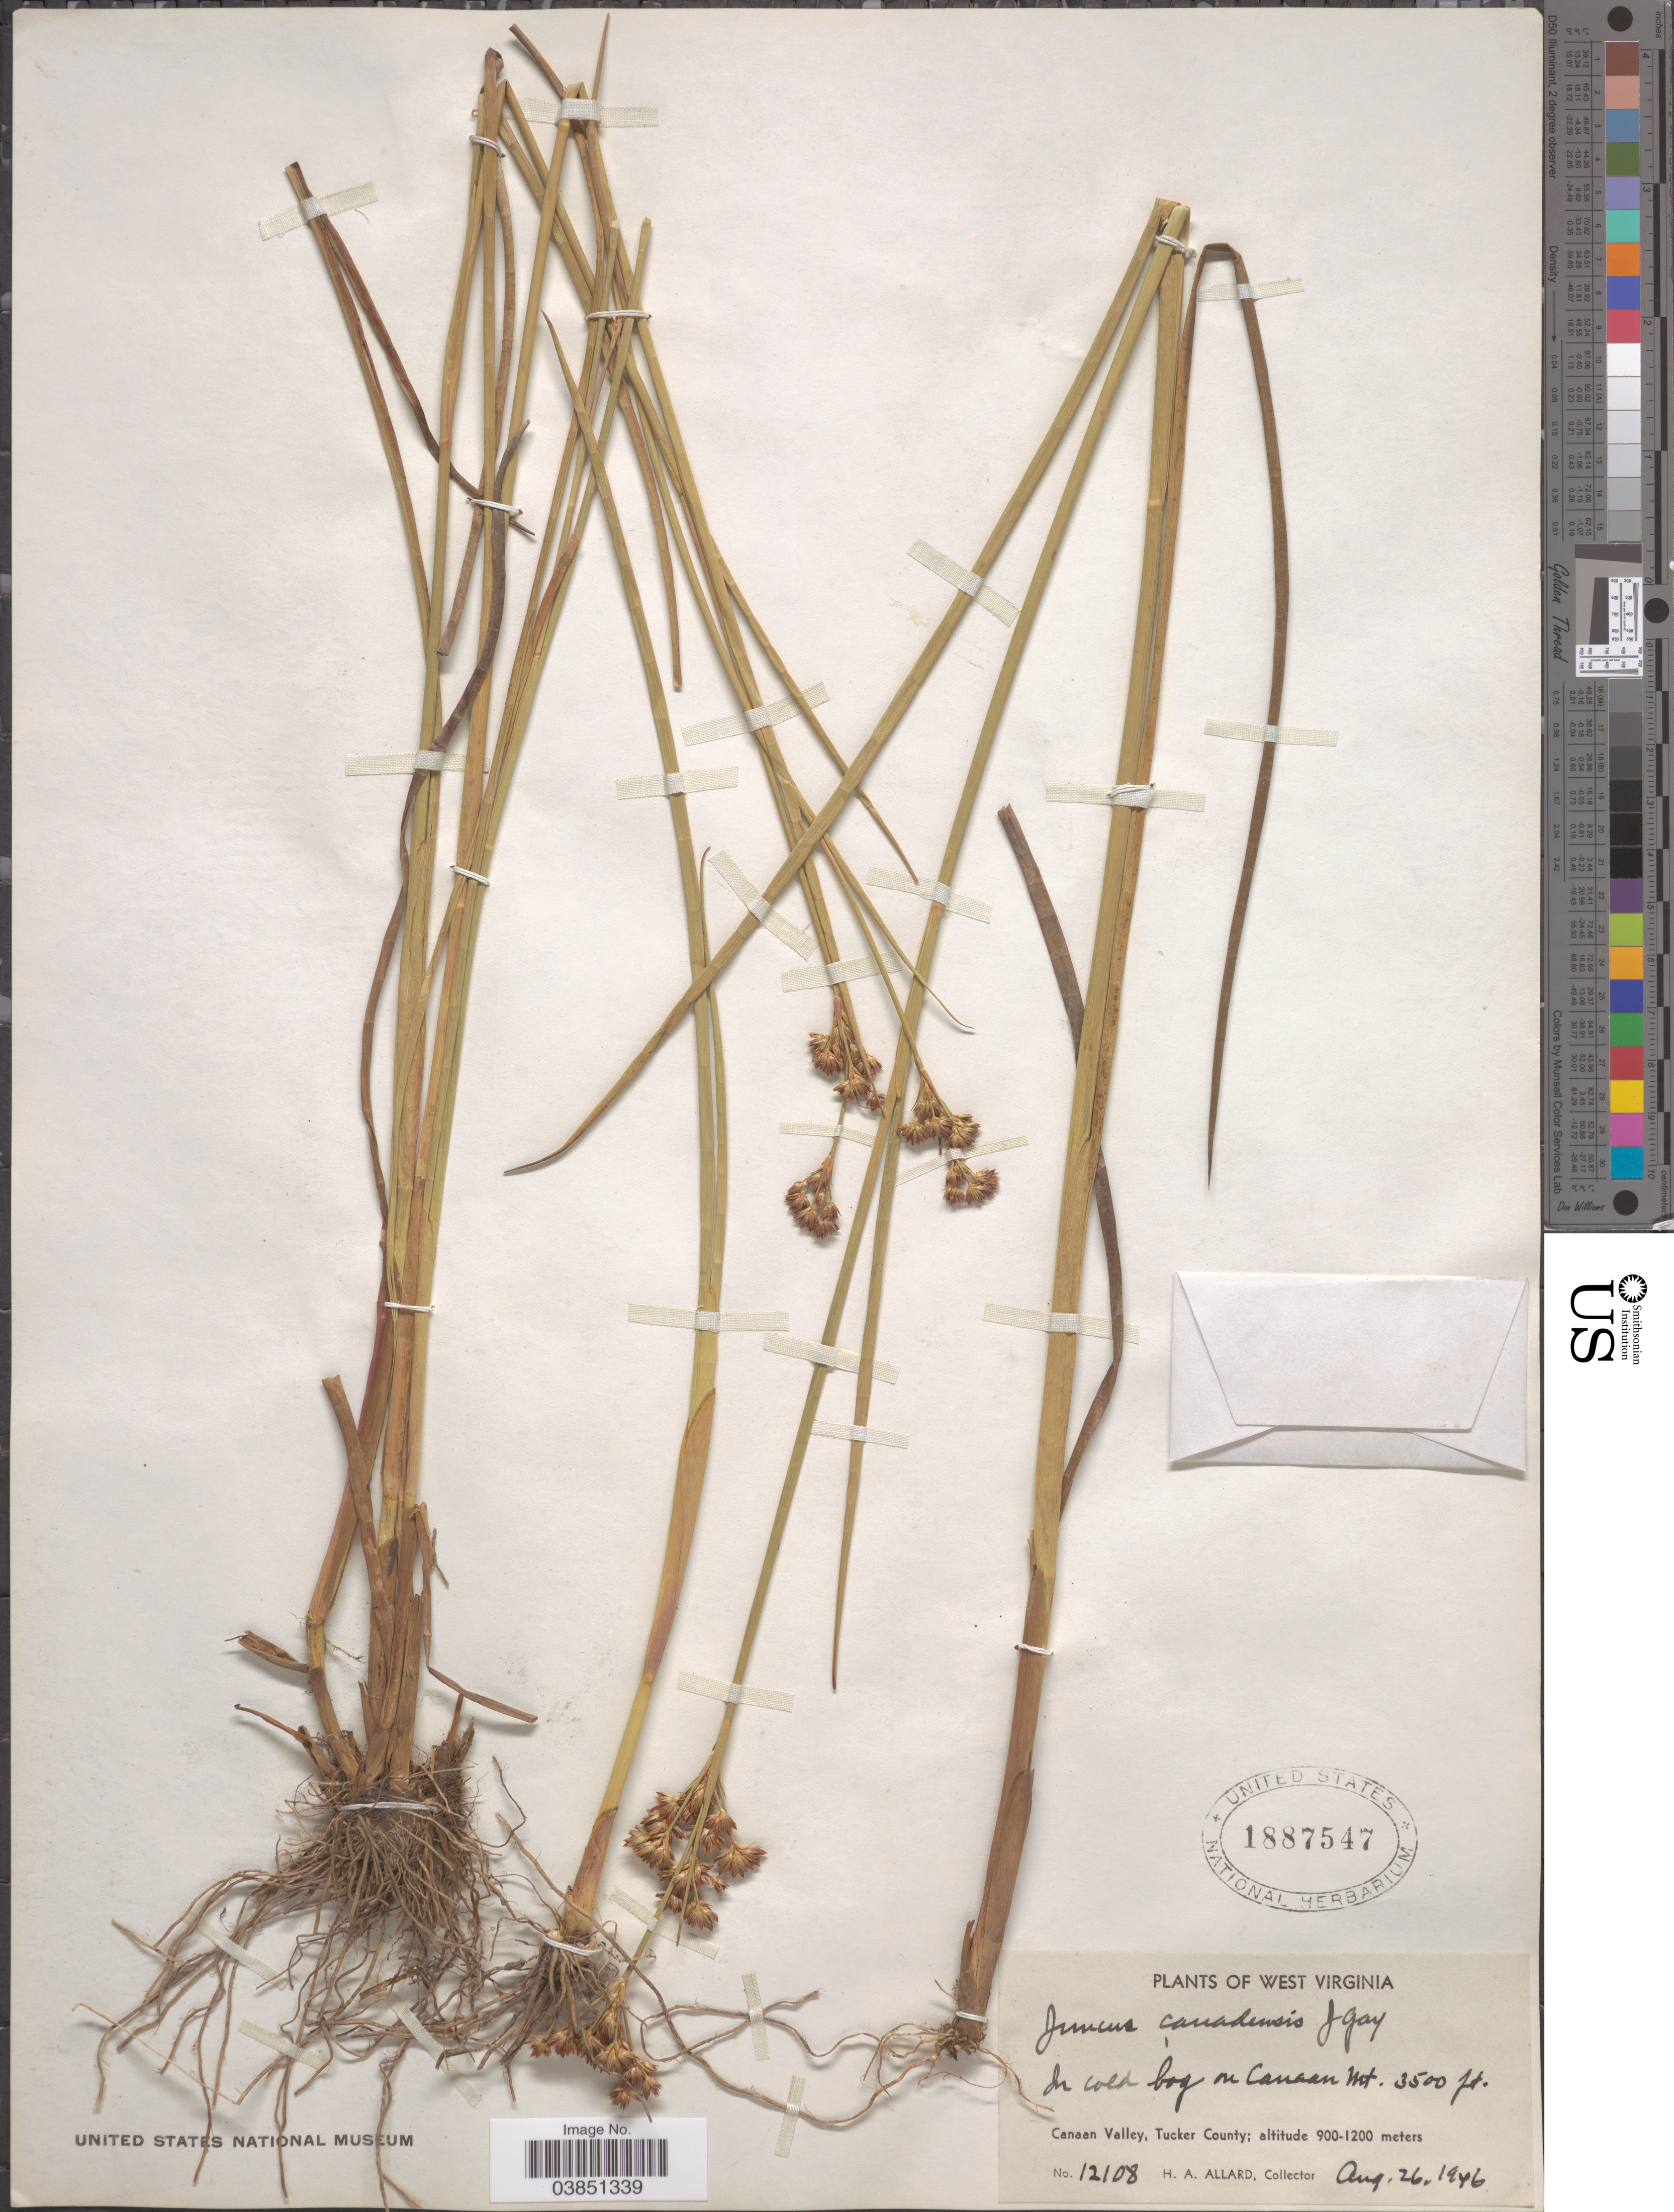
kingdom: Plantae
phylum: Tracheophyta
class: Liliopsida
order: Poales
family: Juncaceae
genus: Juncus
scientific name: Juncus canadensis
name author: J. Gay ex Laharpe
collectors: H. A. Allard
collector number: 12108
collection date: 1946-08-26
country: United States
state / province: West Virginia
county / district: Tucker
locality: In cold bog on Canaan Mt. Canaan Valley, Tucker County.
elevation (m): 1067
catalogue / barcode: US 1887547